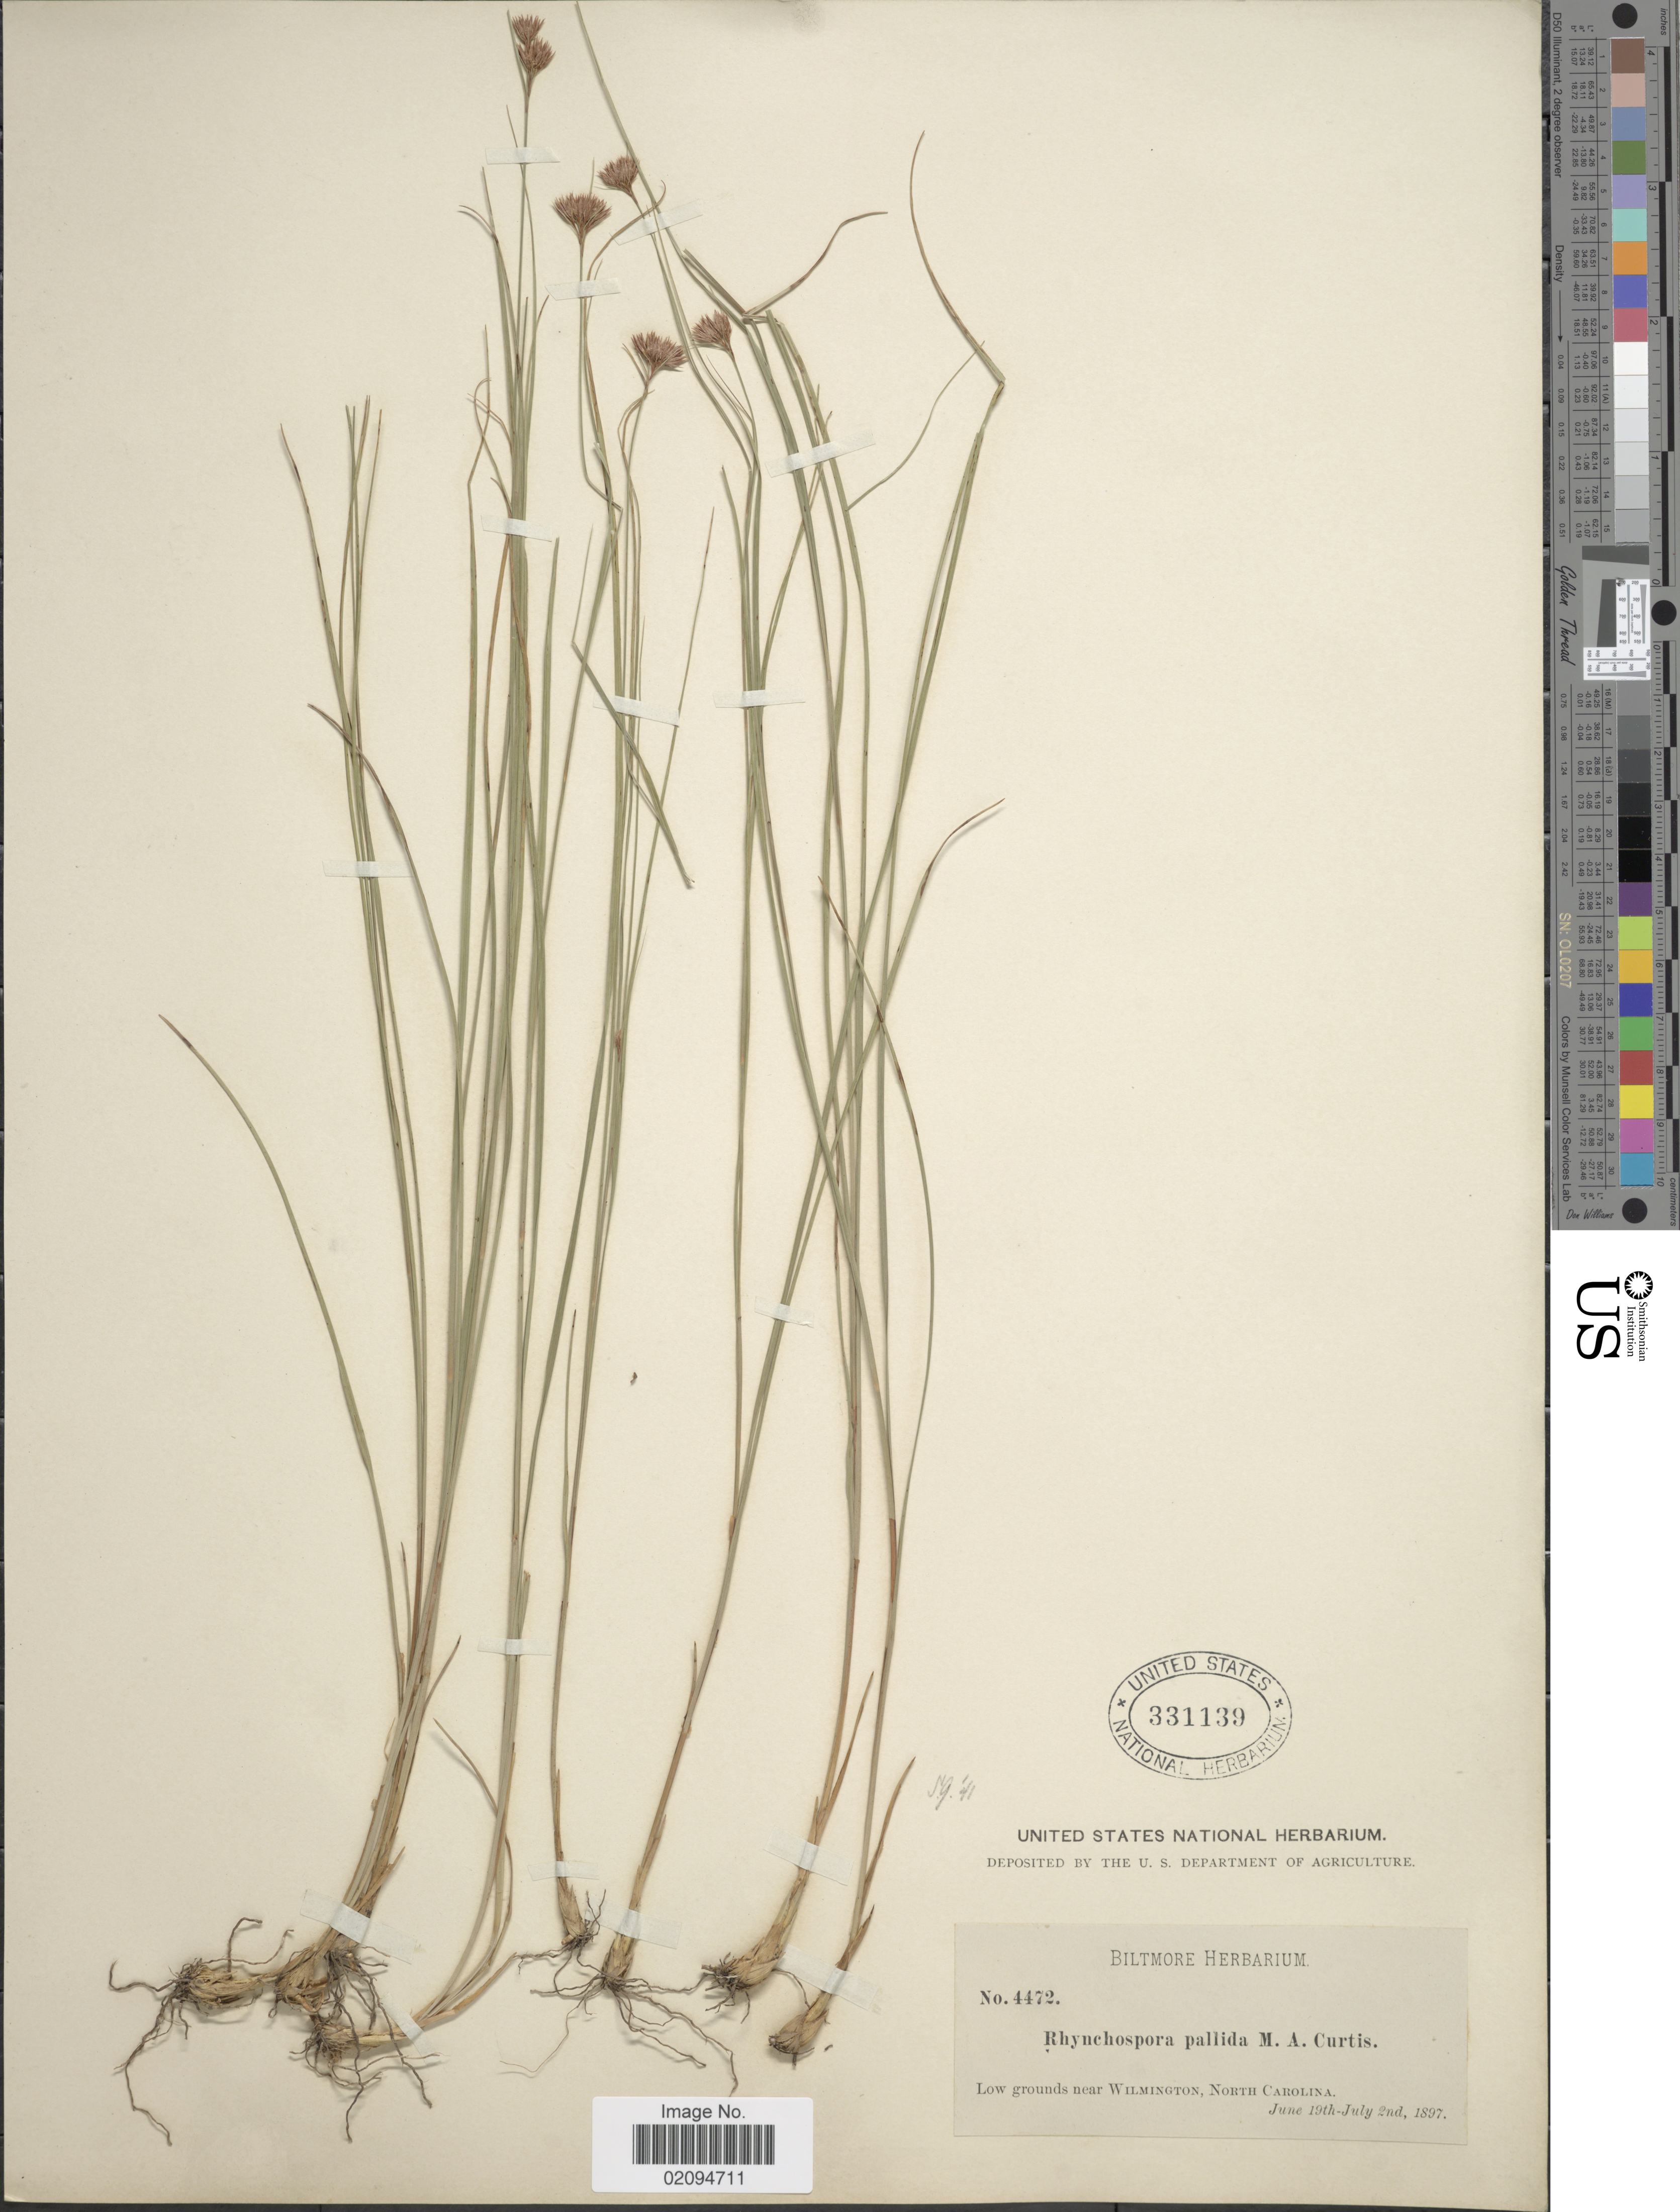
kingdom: Plantae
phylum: Tracheophyta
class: Liliopsida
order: Poales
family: Cyperaceae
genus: Rhynchospora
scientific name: Rhynchospora pallida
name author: M.A. Curtis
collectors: ex herb. Biltmore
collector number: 4472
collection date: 1897-06-19/1897-07-02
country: United States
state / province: North Carolina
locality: Near Wilmington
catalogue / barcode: US 331139